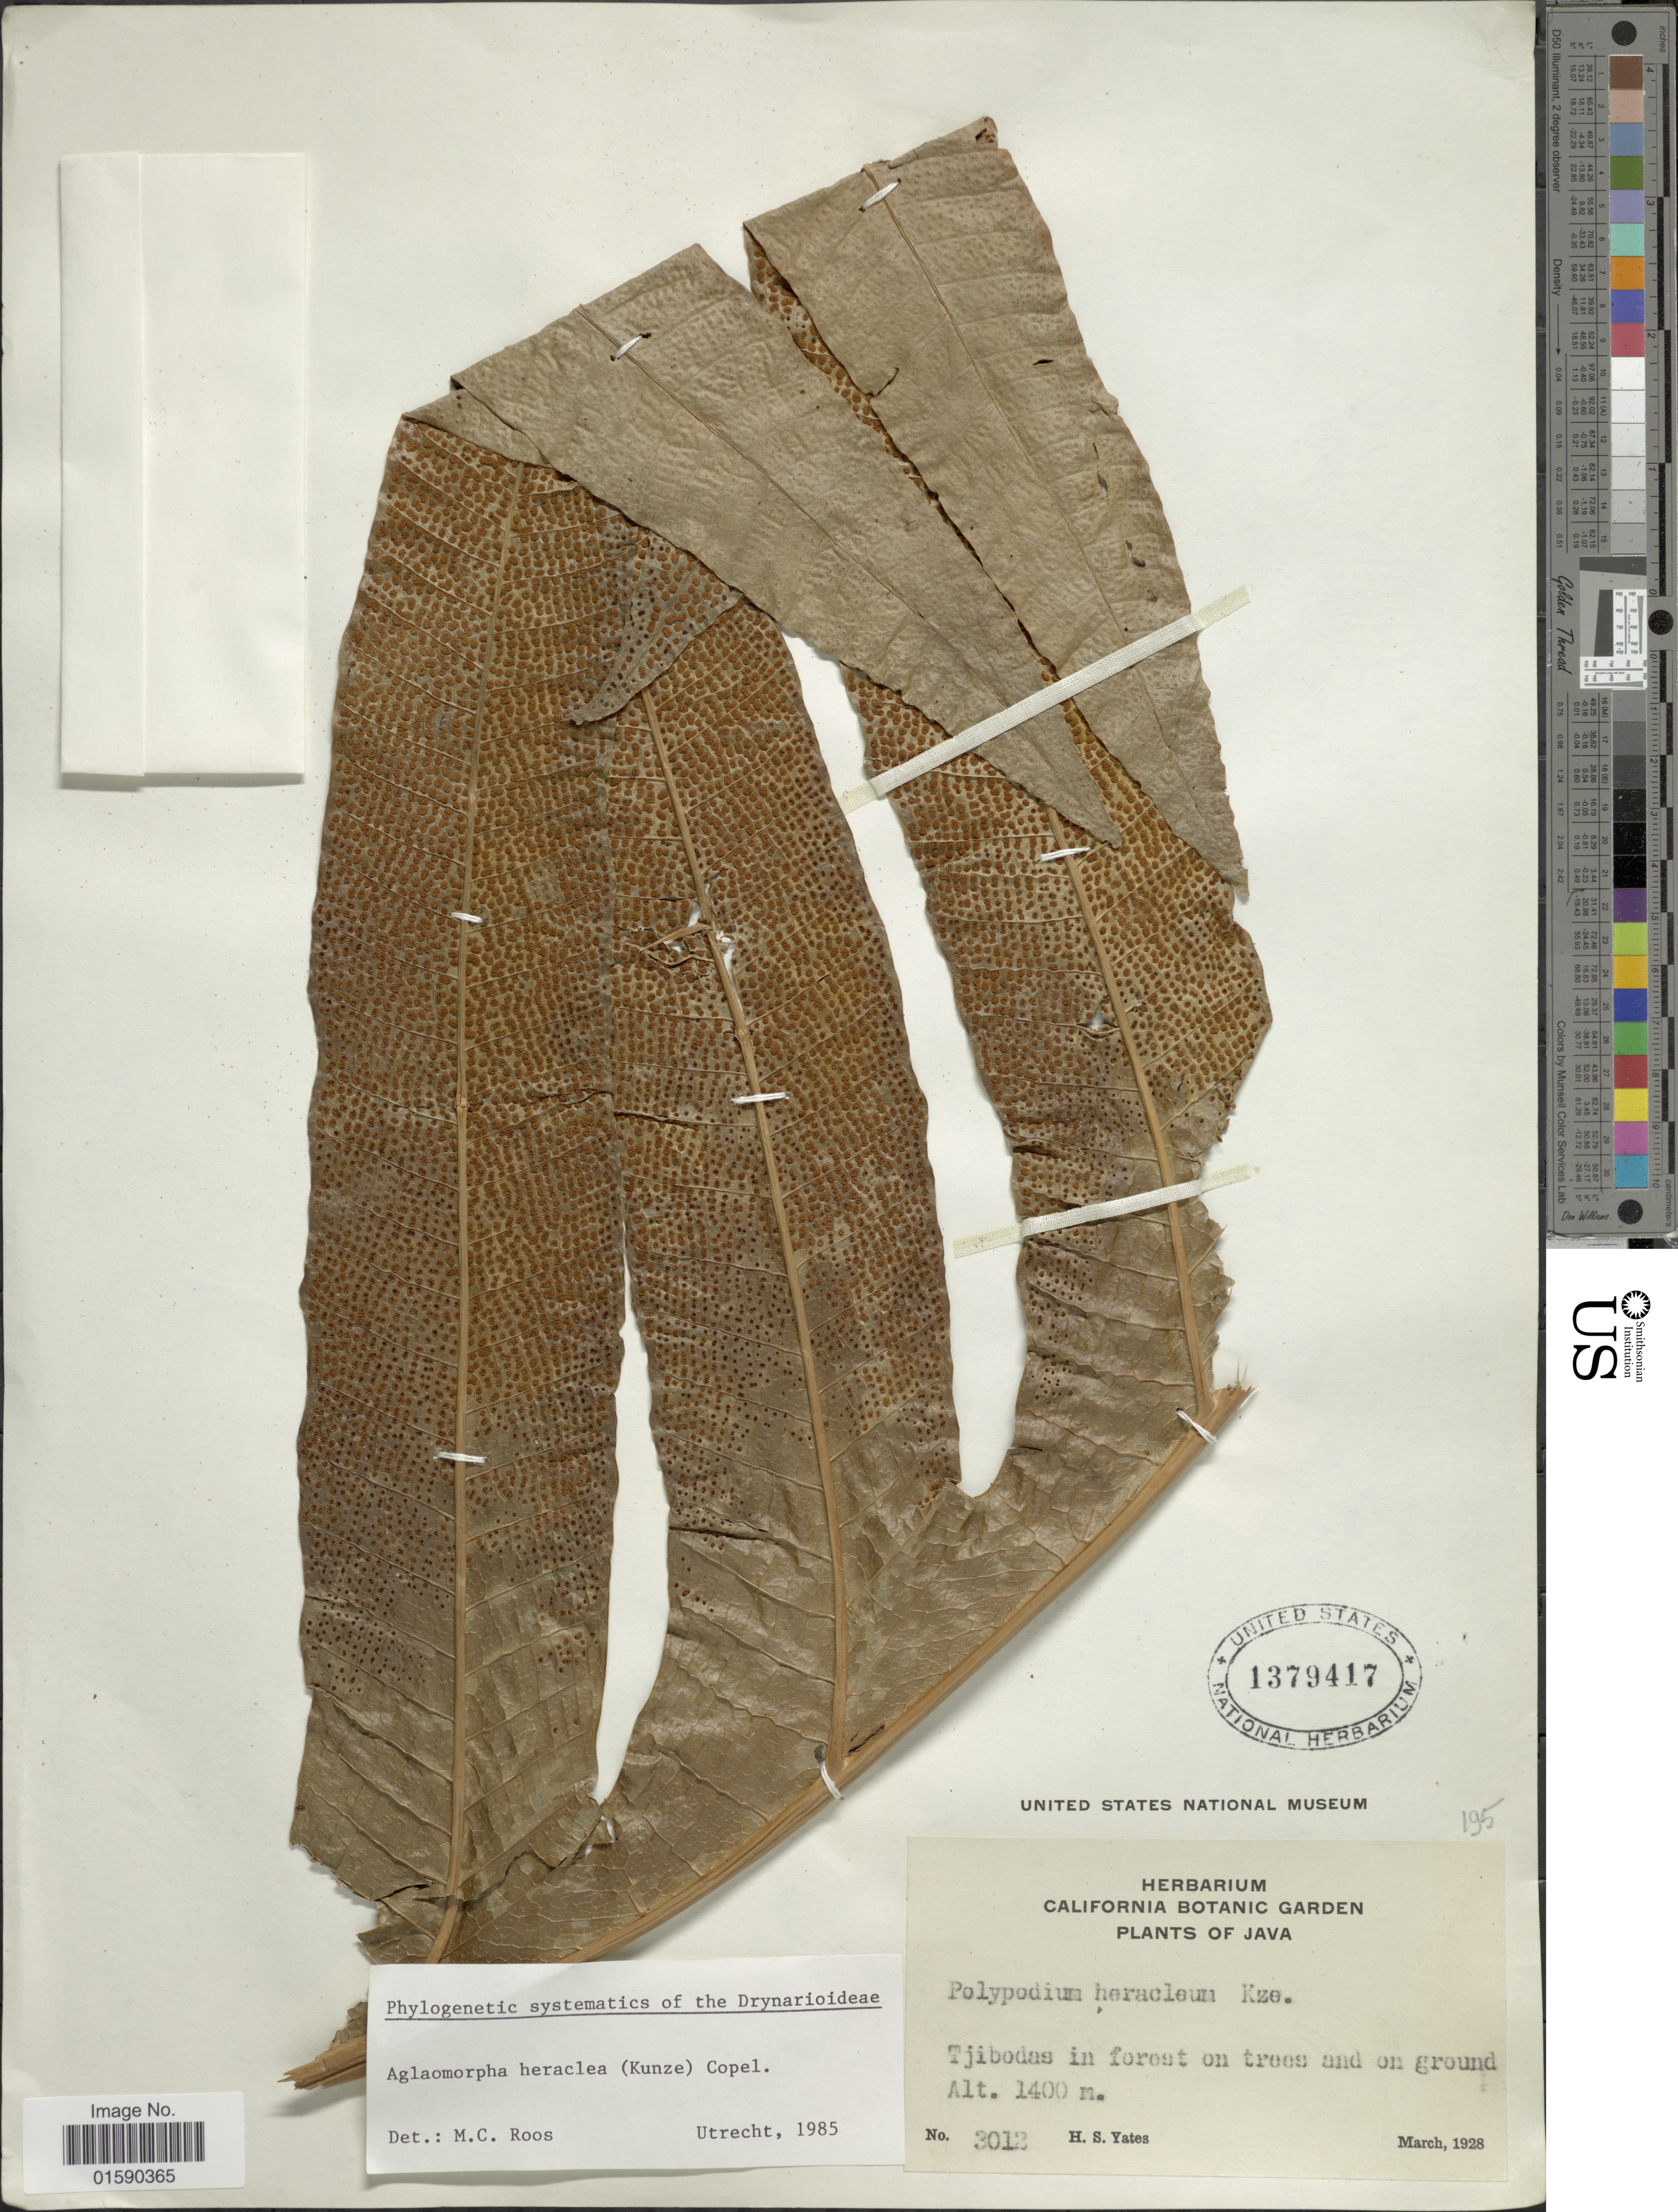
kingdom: Plantae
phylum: Tracheophyta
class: Polypodiopsida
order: Polypodiales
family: Polypodiaceae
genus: Aglaomorpha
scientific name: Aglaomorpha heraclea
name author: (Kunze) Copel.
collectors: H. S. Yates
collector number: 3012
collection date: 1928-03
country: Indonesia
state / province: Java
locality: Java, Tjibodas.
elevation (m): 1400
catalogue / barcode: US 1379417